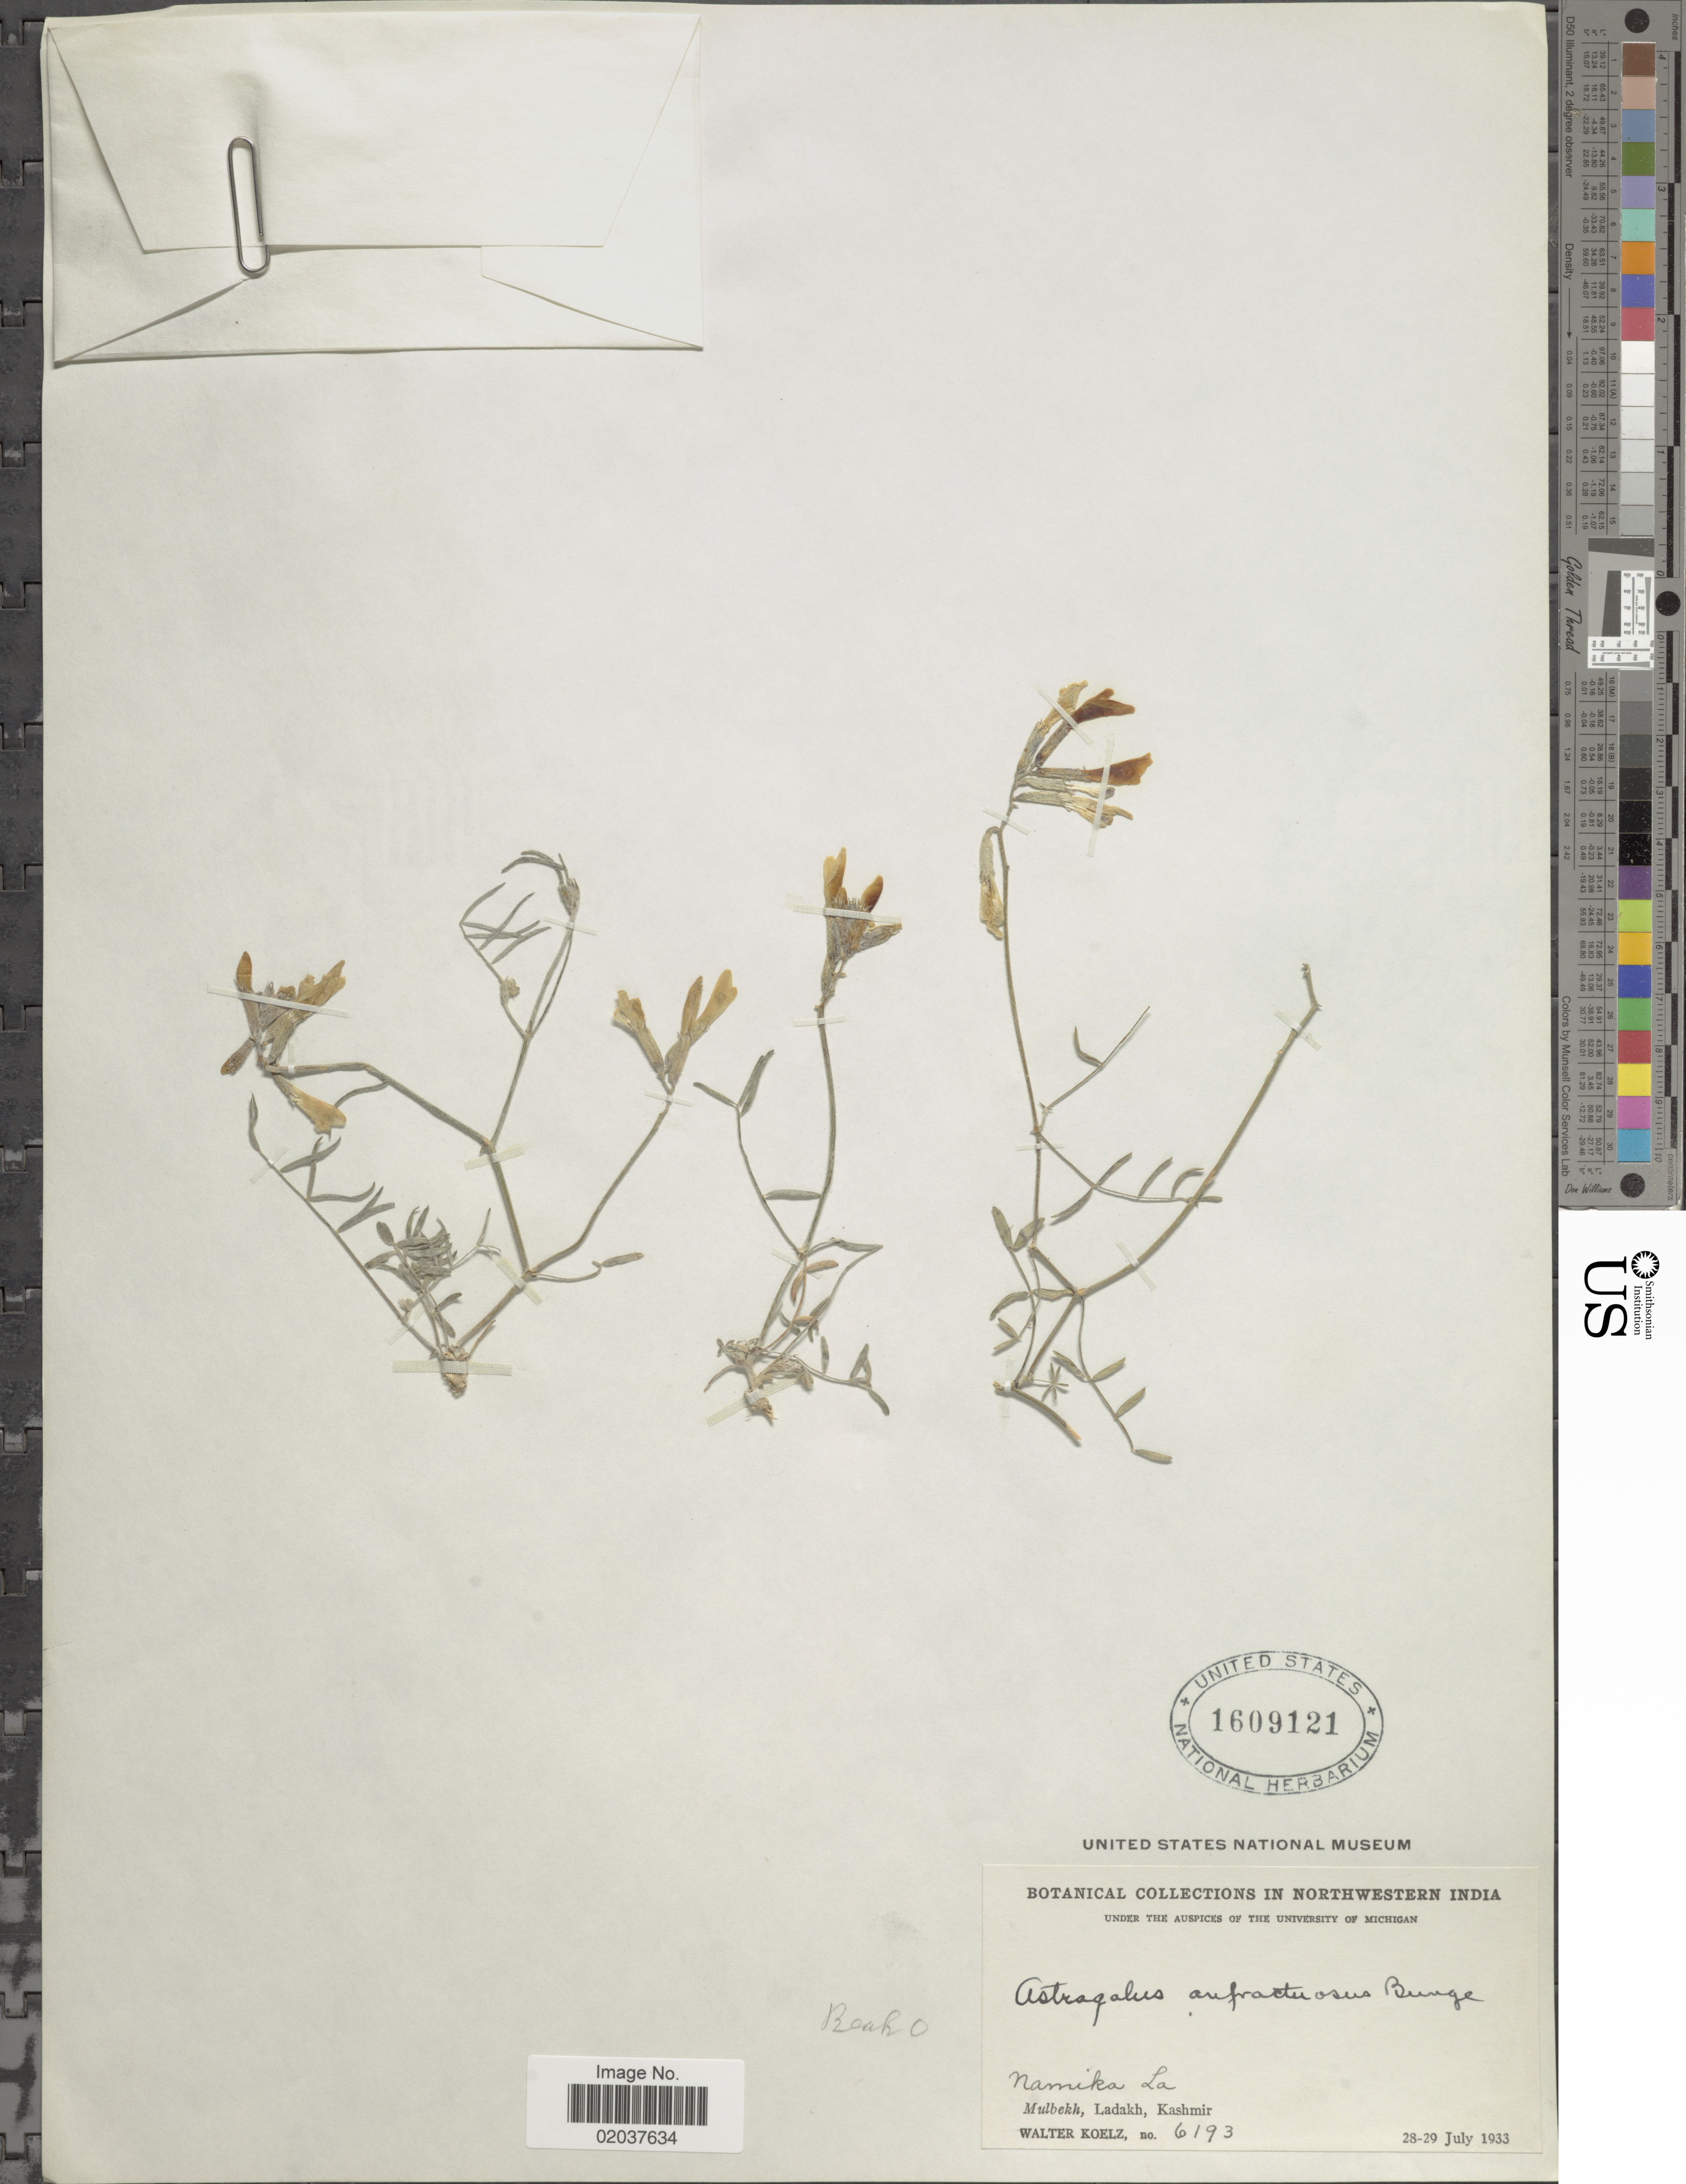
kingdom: Plantae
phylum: Tracheophyta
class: Magnoliopsida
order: Fabales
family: Fabaceae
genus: Astragalus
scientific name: Astragalus anfractuosus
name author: Bunge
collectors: W. N. Koelz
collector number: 6193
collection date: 1933-07-28/1933-07-29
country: India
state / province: Jammu and Kashmir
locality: Kashmir, Northwestern India, Mulbekh, Ladakh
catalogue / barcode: US 1609121